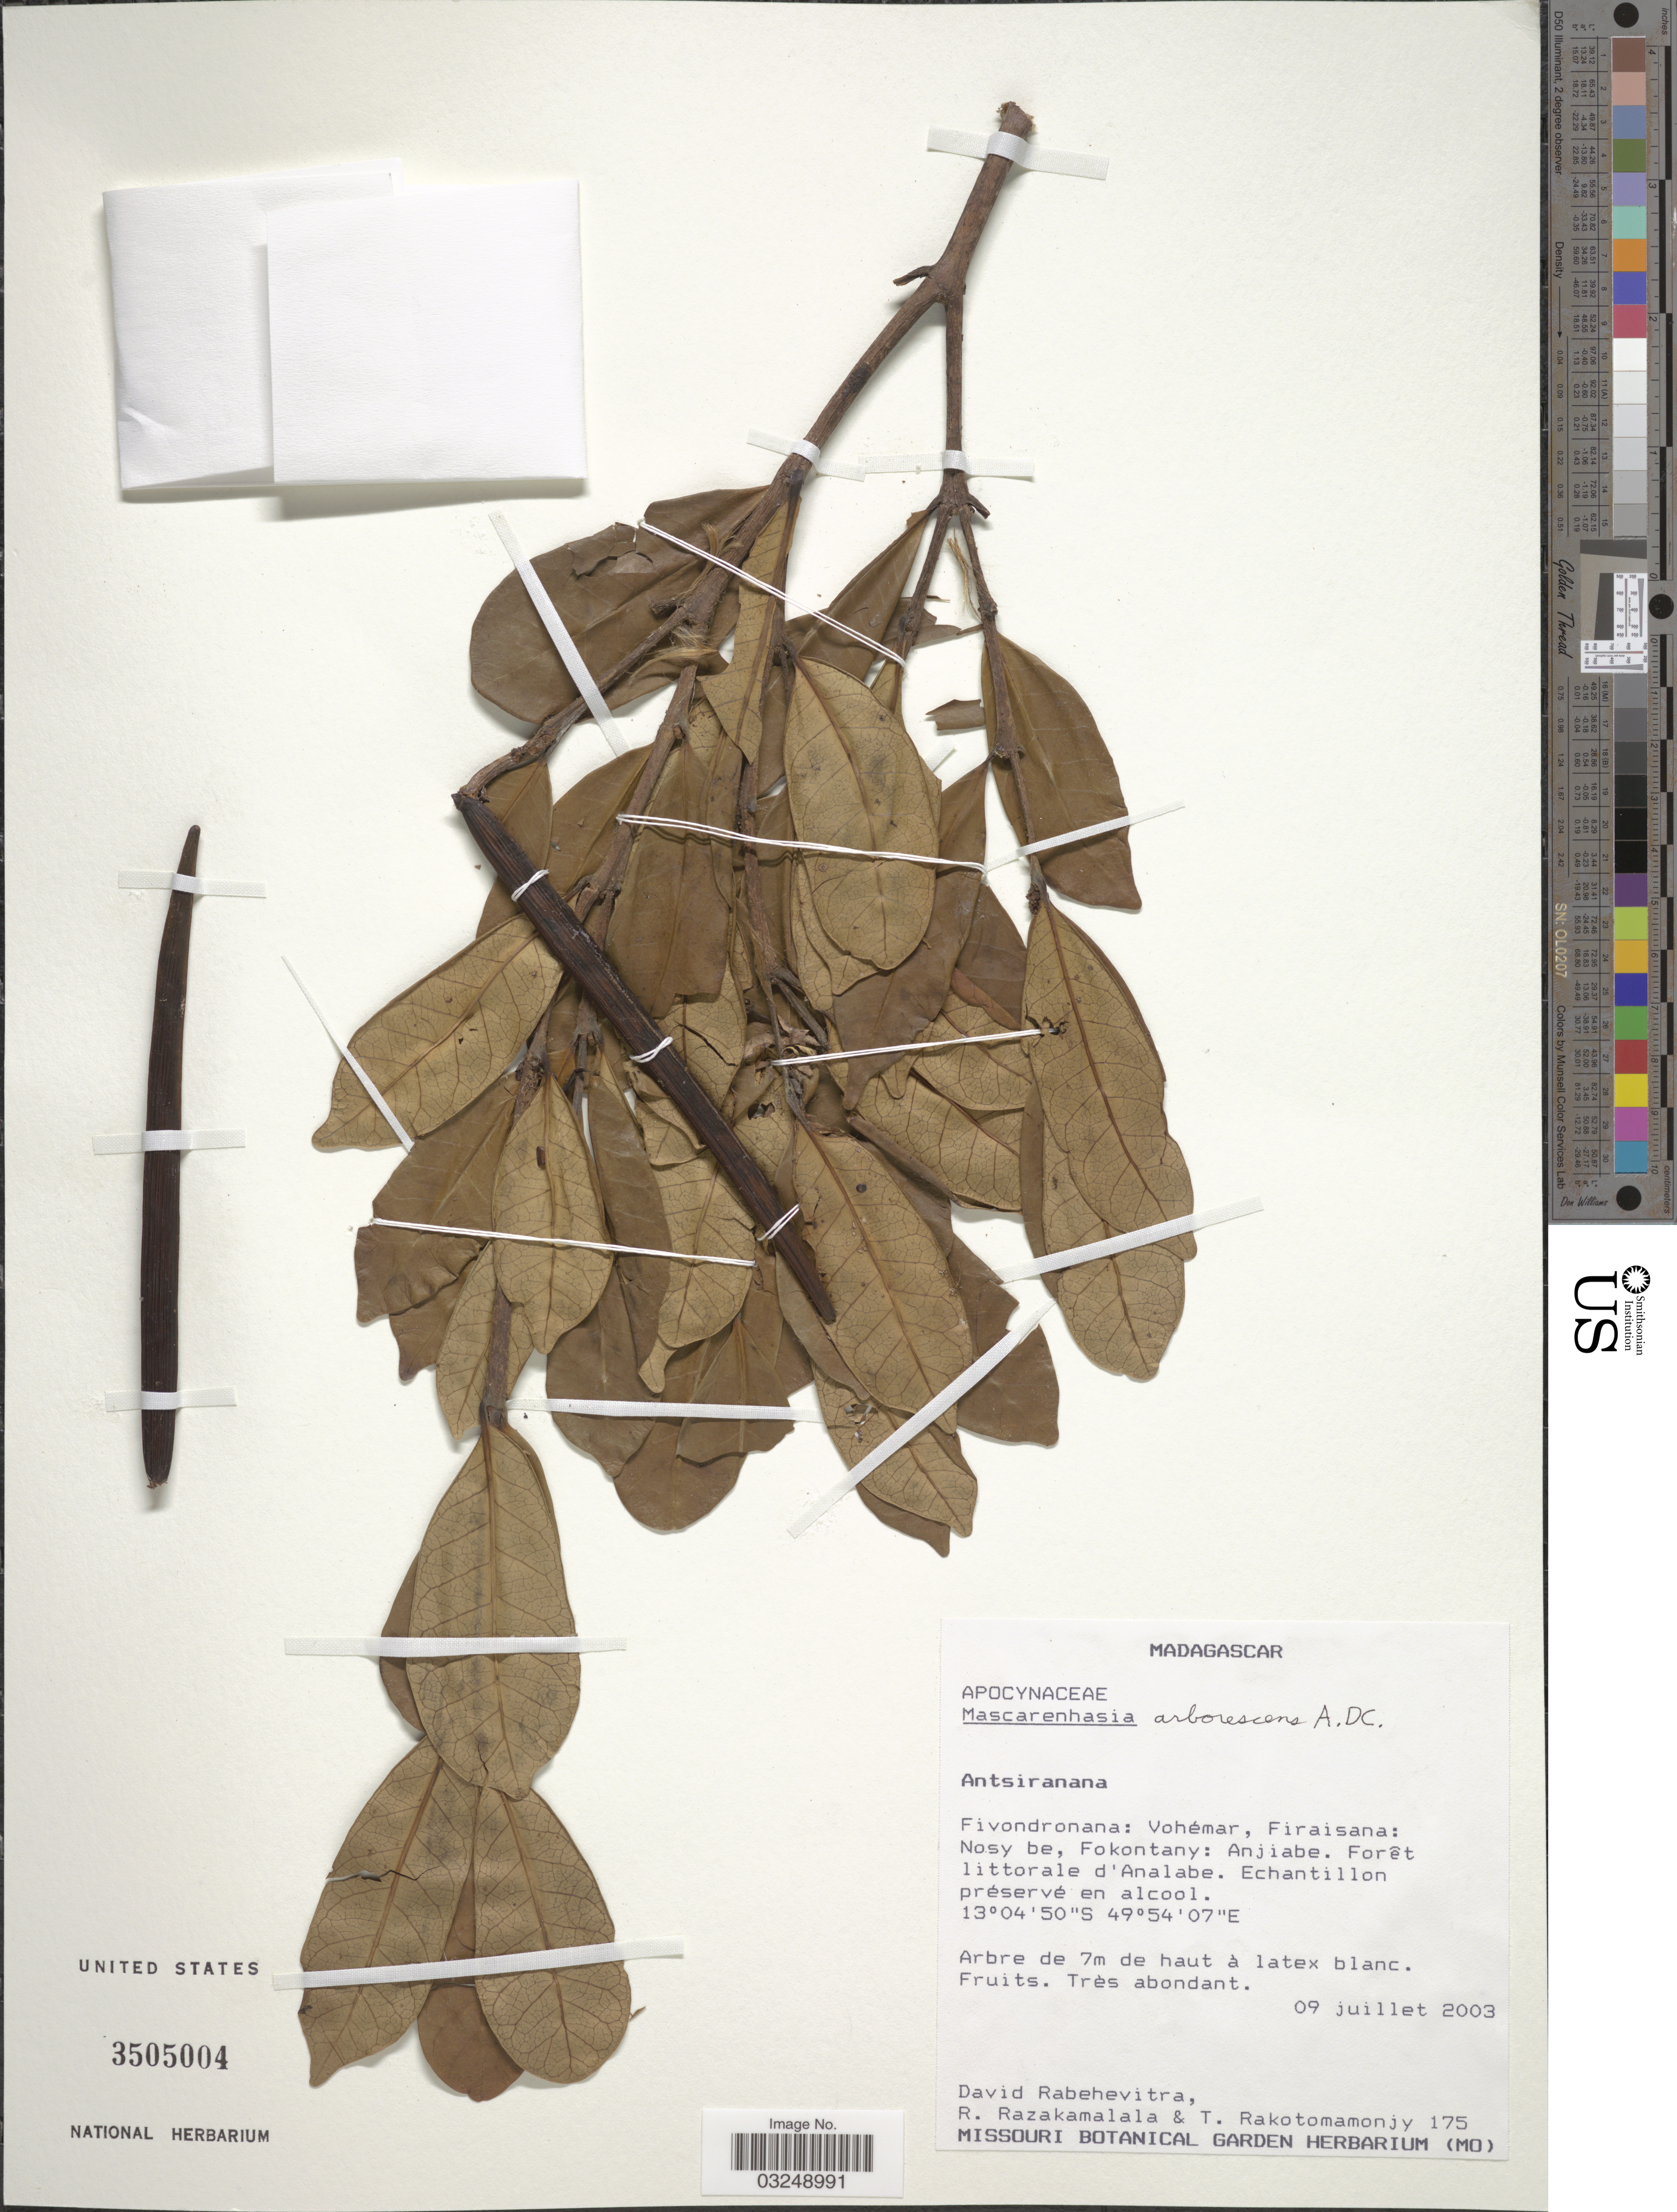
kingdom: Plantae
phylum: Tracheophyta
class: Magnoliopsida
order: Gentianales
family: Apocynaceae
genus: Mascarenhasia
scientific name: Mascarenhasia arborescens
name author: A. DC.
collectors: D. Rabehevitra, R. Razakamalala & T. Rakotomamonjy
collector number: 175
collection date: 2003-07-09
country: Madagascar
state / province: Sava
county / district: Vohémar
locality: Fivondronana: Vohémar, Firaisana: Nosy be, Fokontany: Anjiabe. Forêt littorale d'Analabe. [INTERPRETTED: Nosibe]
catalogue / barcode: US 3505004